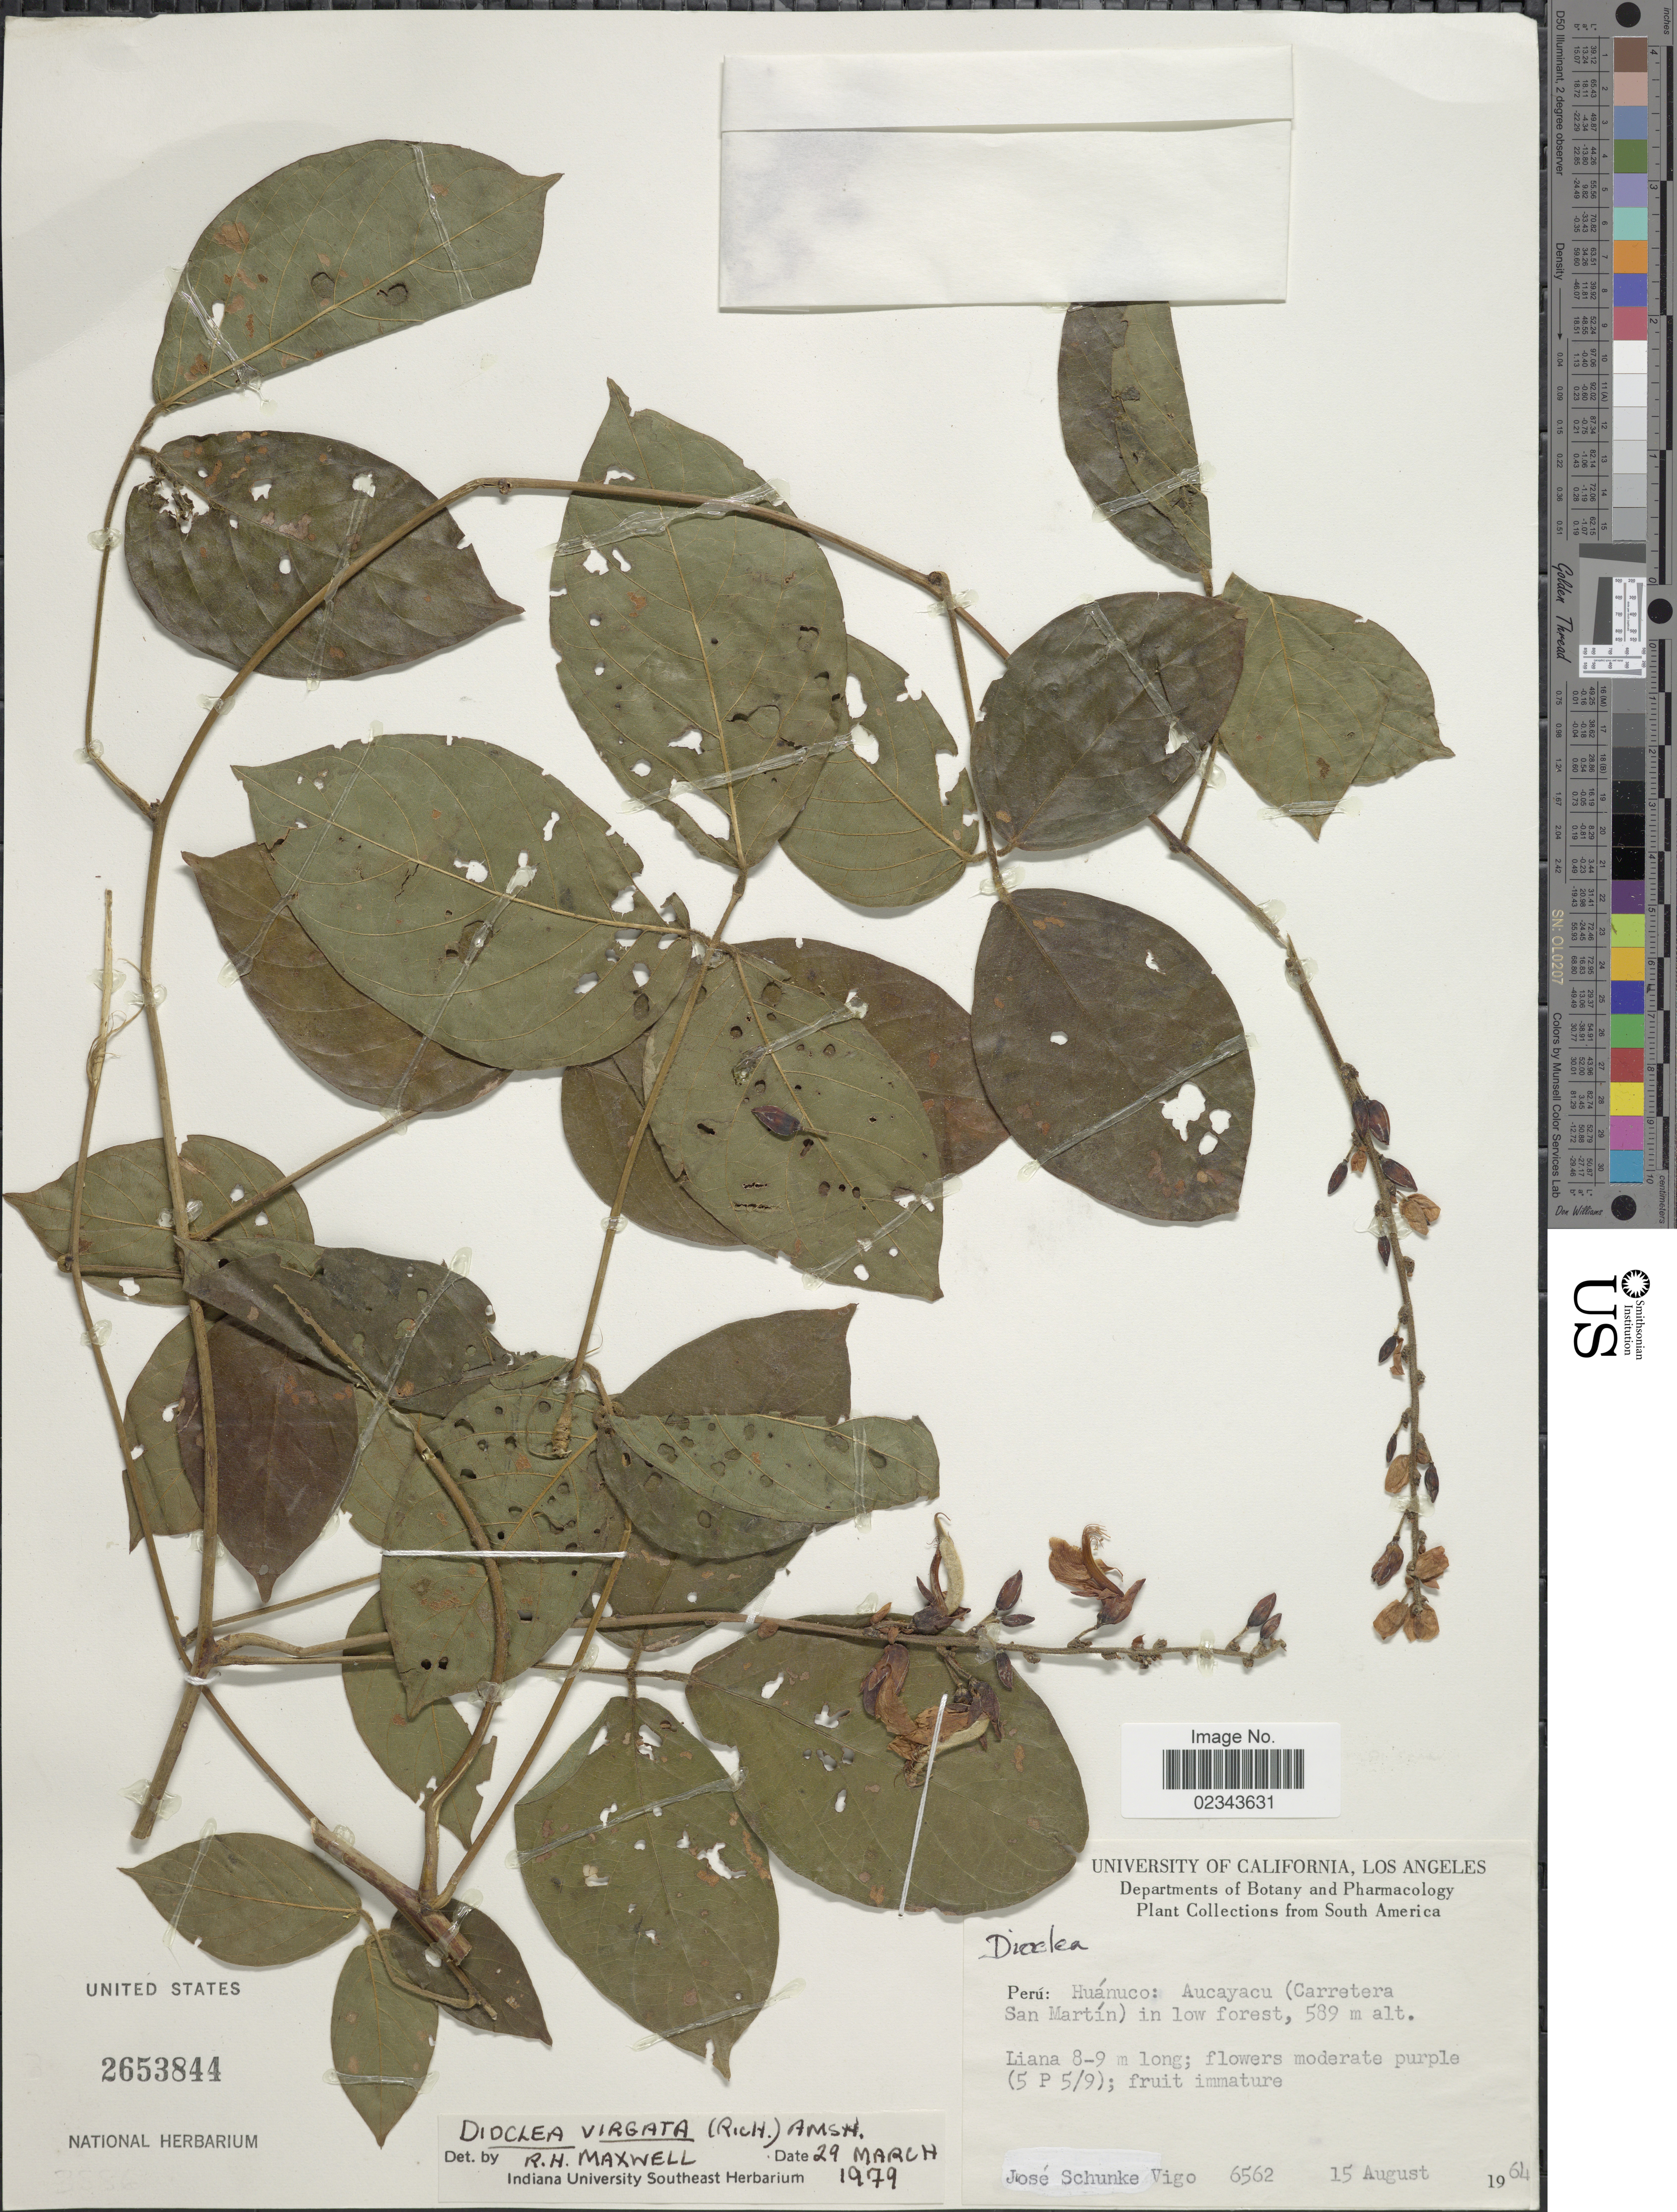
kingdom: Plantae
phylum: Tracheophyta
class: Magnoliopsida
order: Fabales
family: Fabaceae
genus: Dioclea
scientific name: Dioclea virgata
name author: (Rich.) Amshoff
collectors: J. Schunke Vigo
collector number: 6562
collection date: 1964-08-15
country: Peru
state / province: Huánuco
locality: Aucayacu (Carretera San Martin) in low forest.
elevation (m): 589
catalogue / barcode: US 2653844